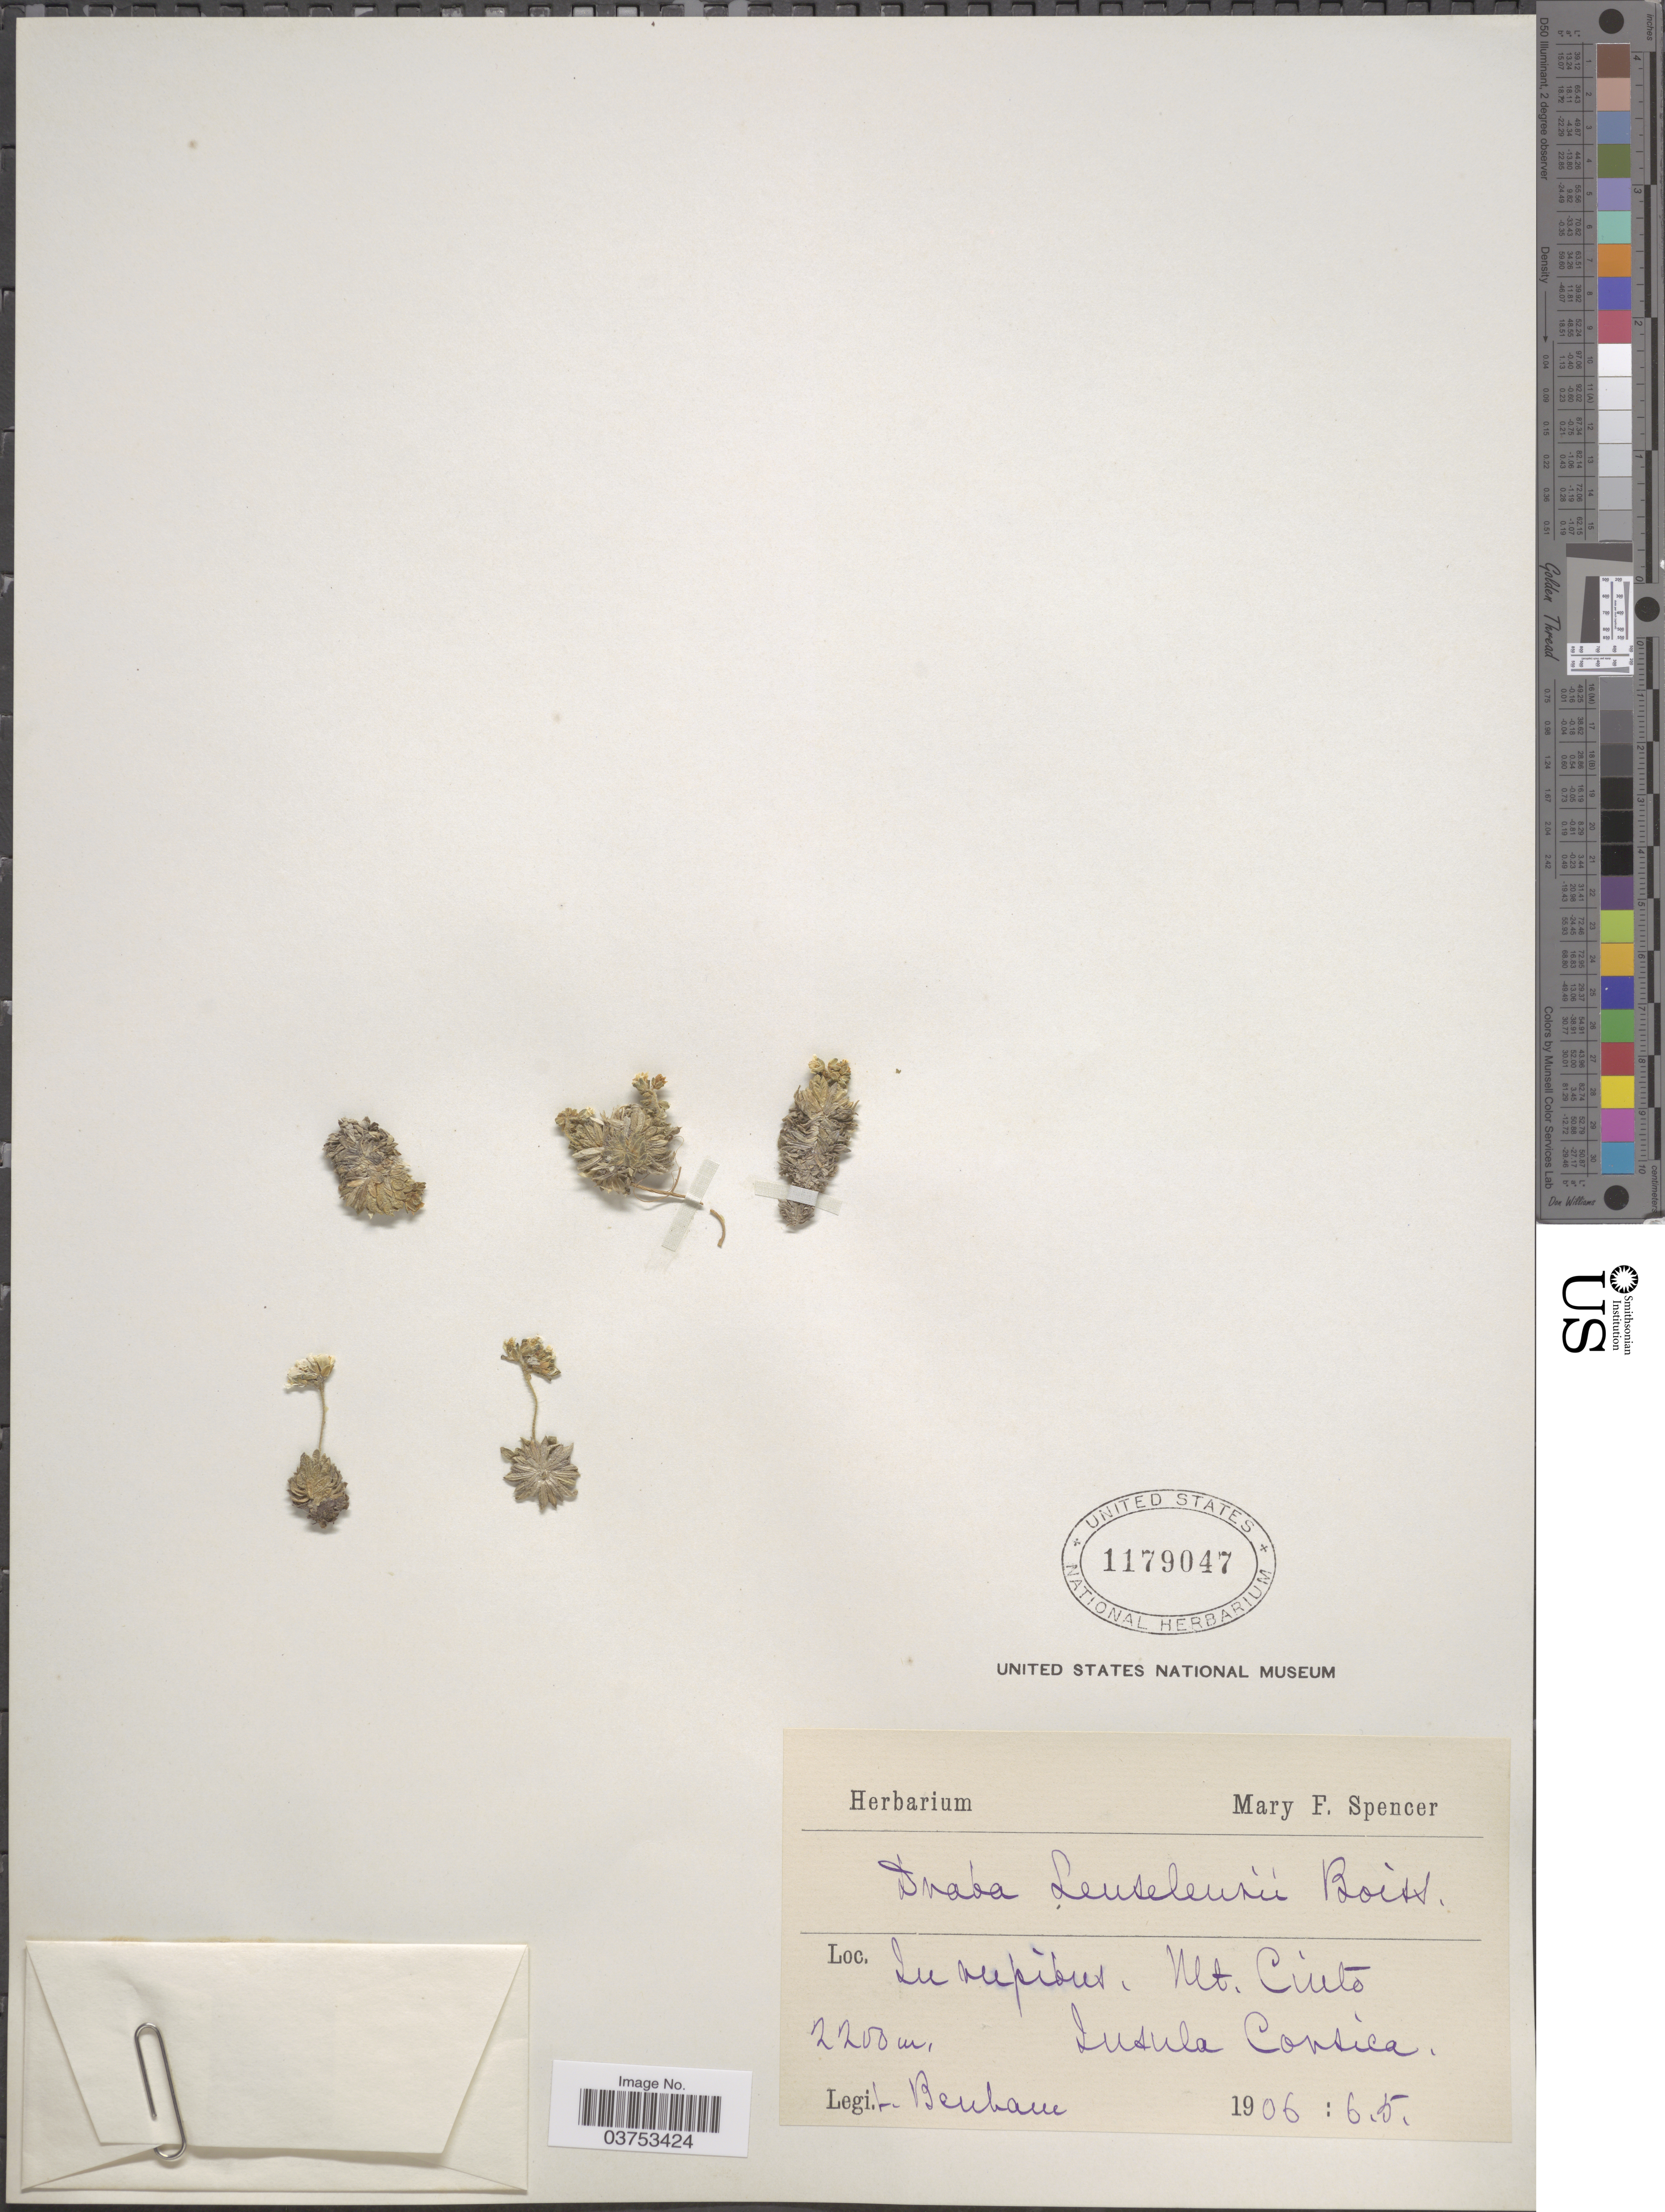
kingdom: Plantae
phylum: Tracheophyta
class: Magnoliopsida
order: Brassicales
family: Brassicaceae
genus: Draba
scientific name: Draba loiseleurii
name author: Boiss.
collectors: L. Benham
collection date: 1906-06-05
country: France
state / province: Corsica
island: Corse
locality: In rupibus, Mt. Cinto Insula Corsica.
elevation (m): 2200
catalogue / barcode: US 1179047